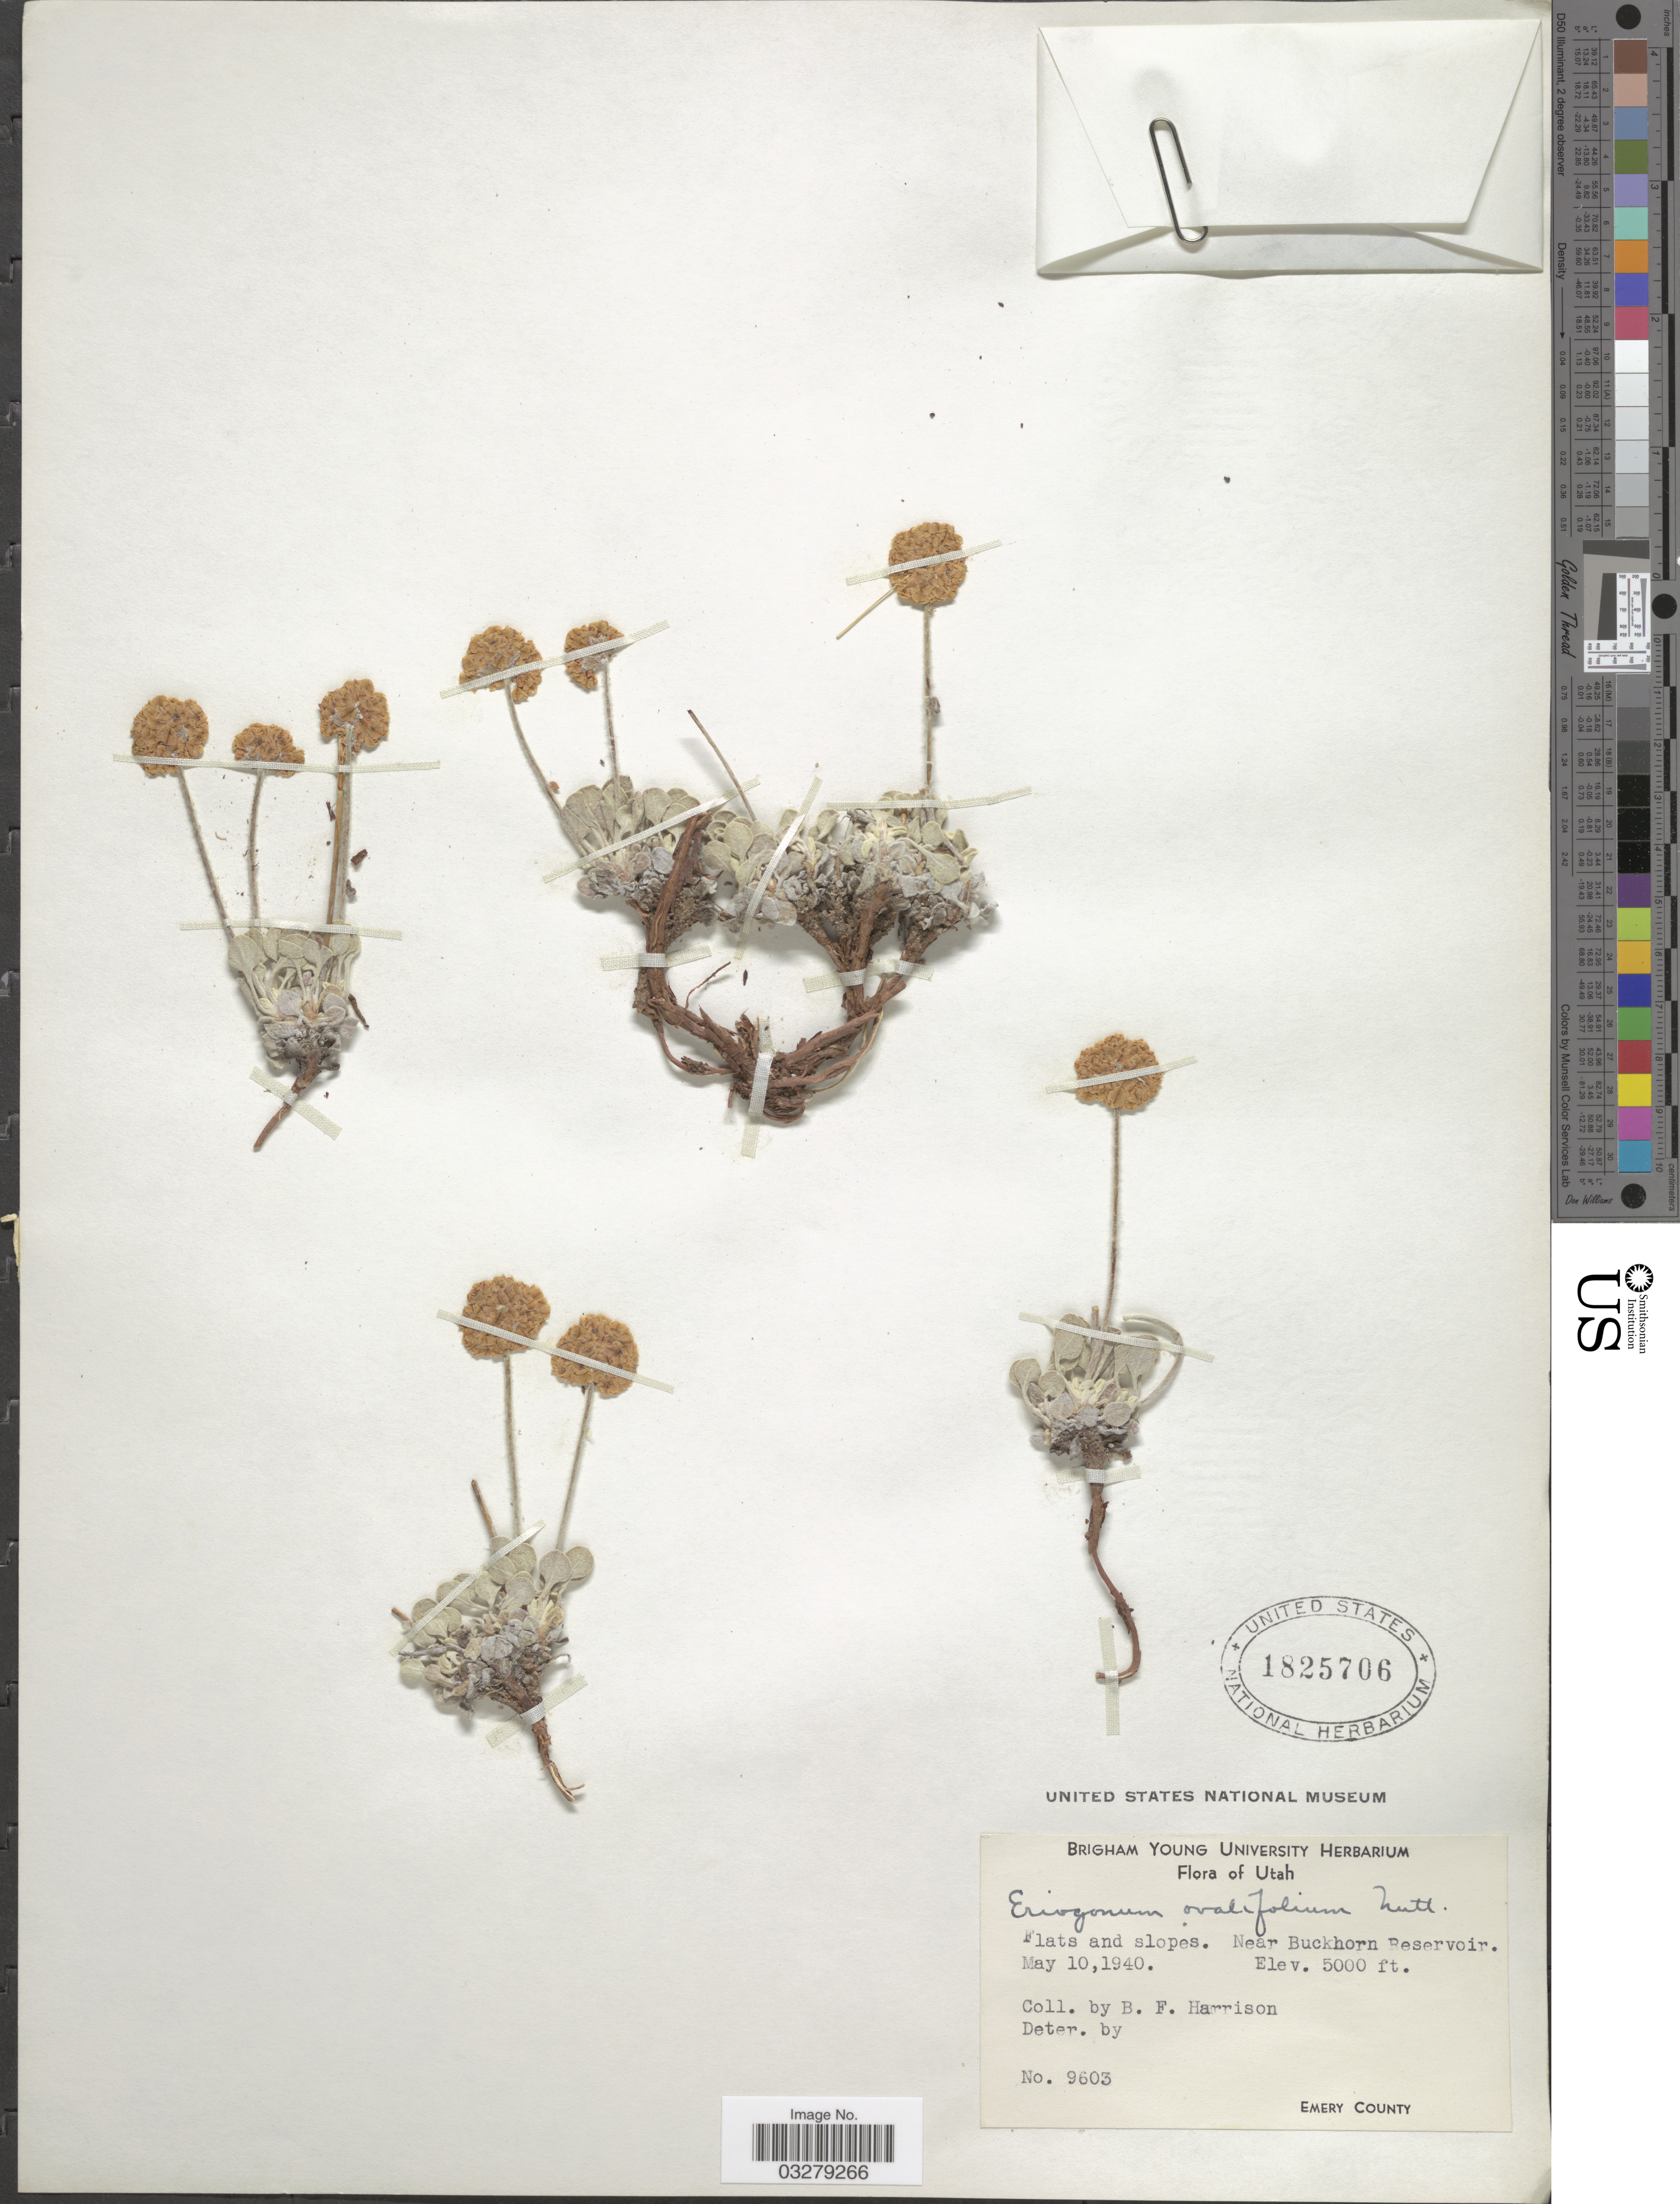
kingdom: Plantae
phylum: Tracheophyta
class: Magnoliopsida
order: Caryophyllales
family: Polygonaceae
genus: Eriogonum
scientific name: Eriogonum ovalifolium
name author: Nutt.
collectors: B. F. Harrison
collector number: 9603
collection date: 1940-05-10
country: United States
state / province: Utah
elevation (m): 1524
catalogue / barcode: US 1825706